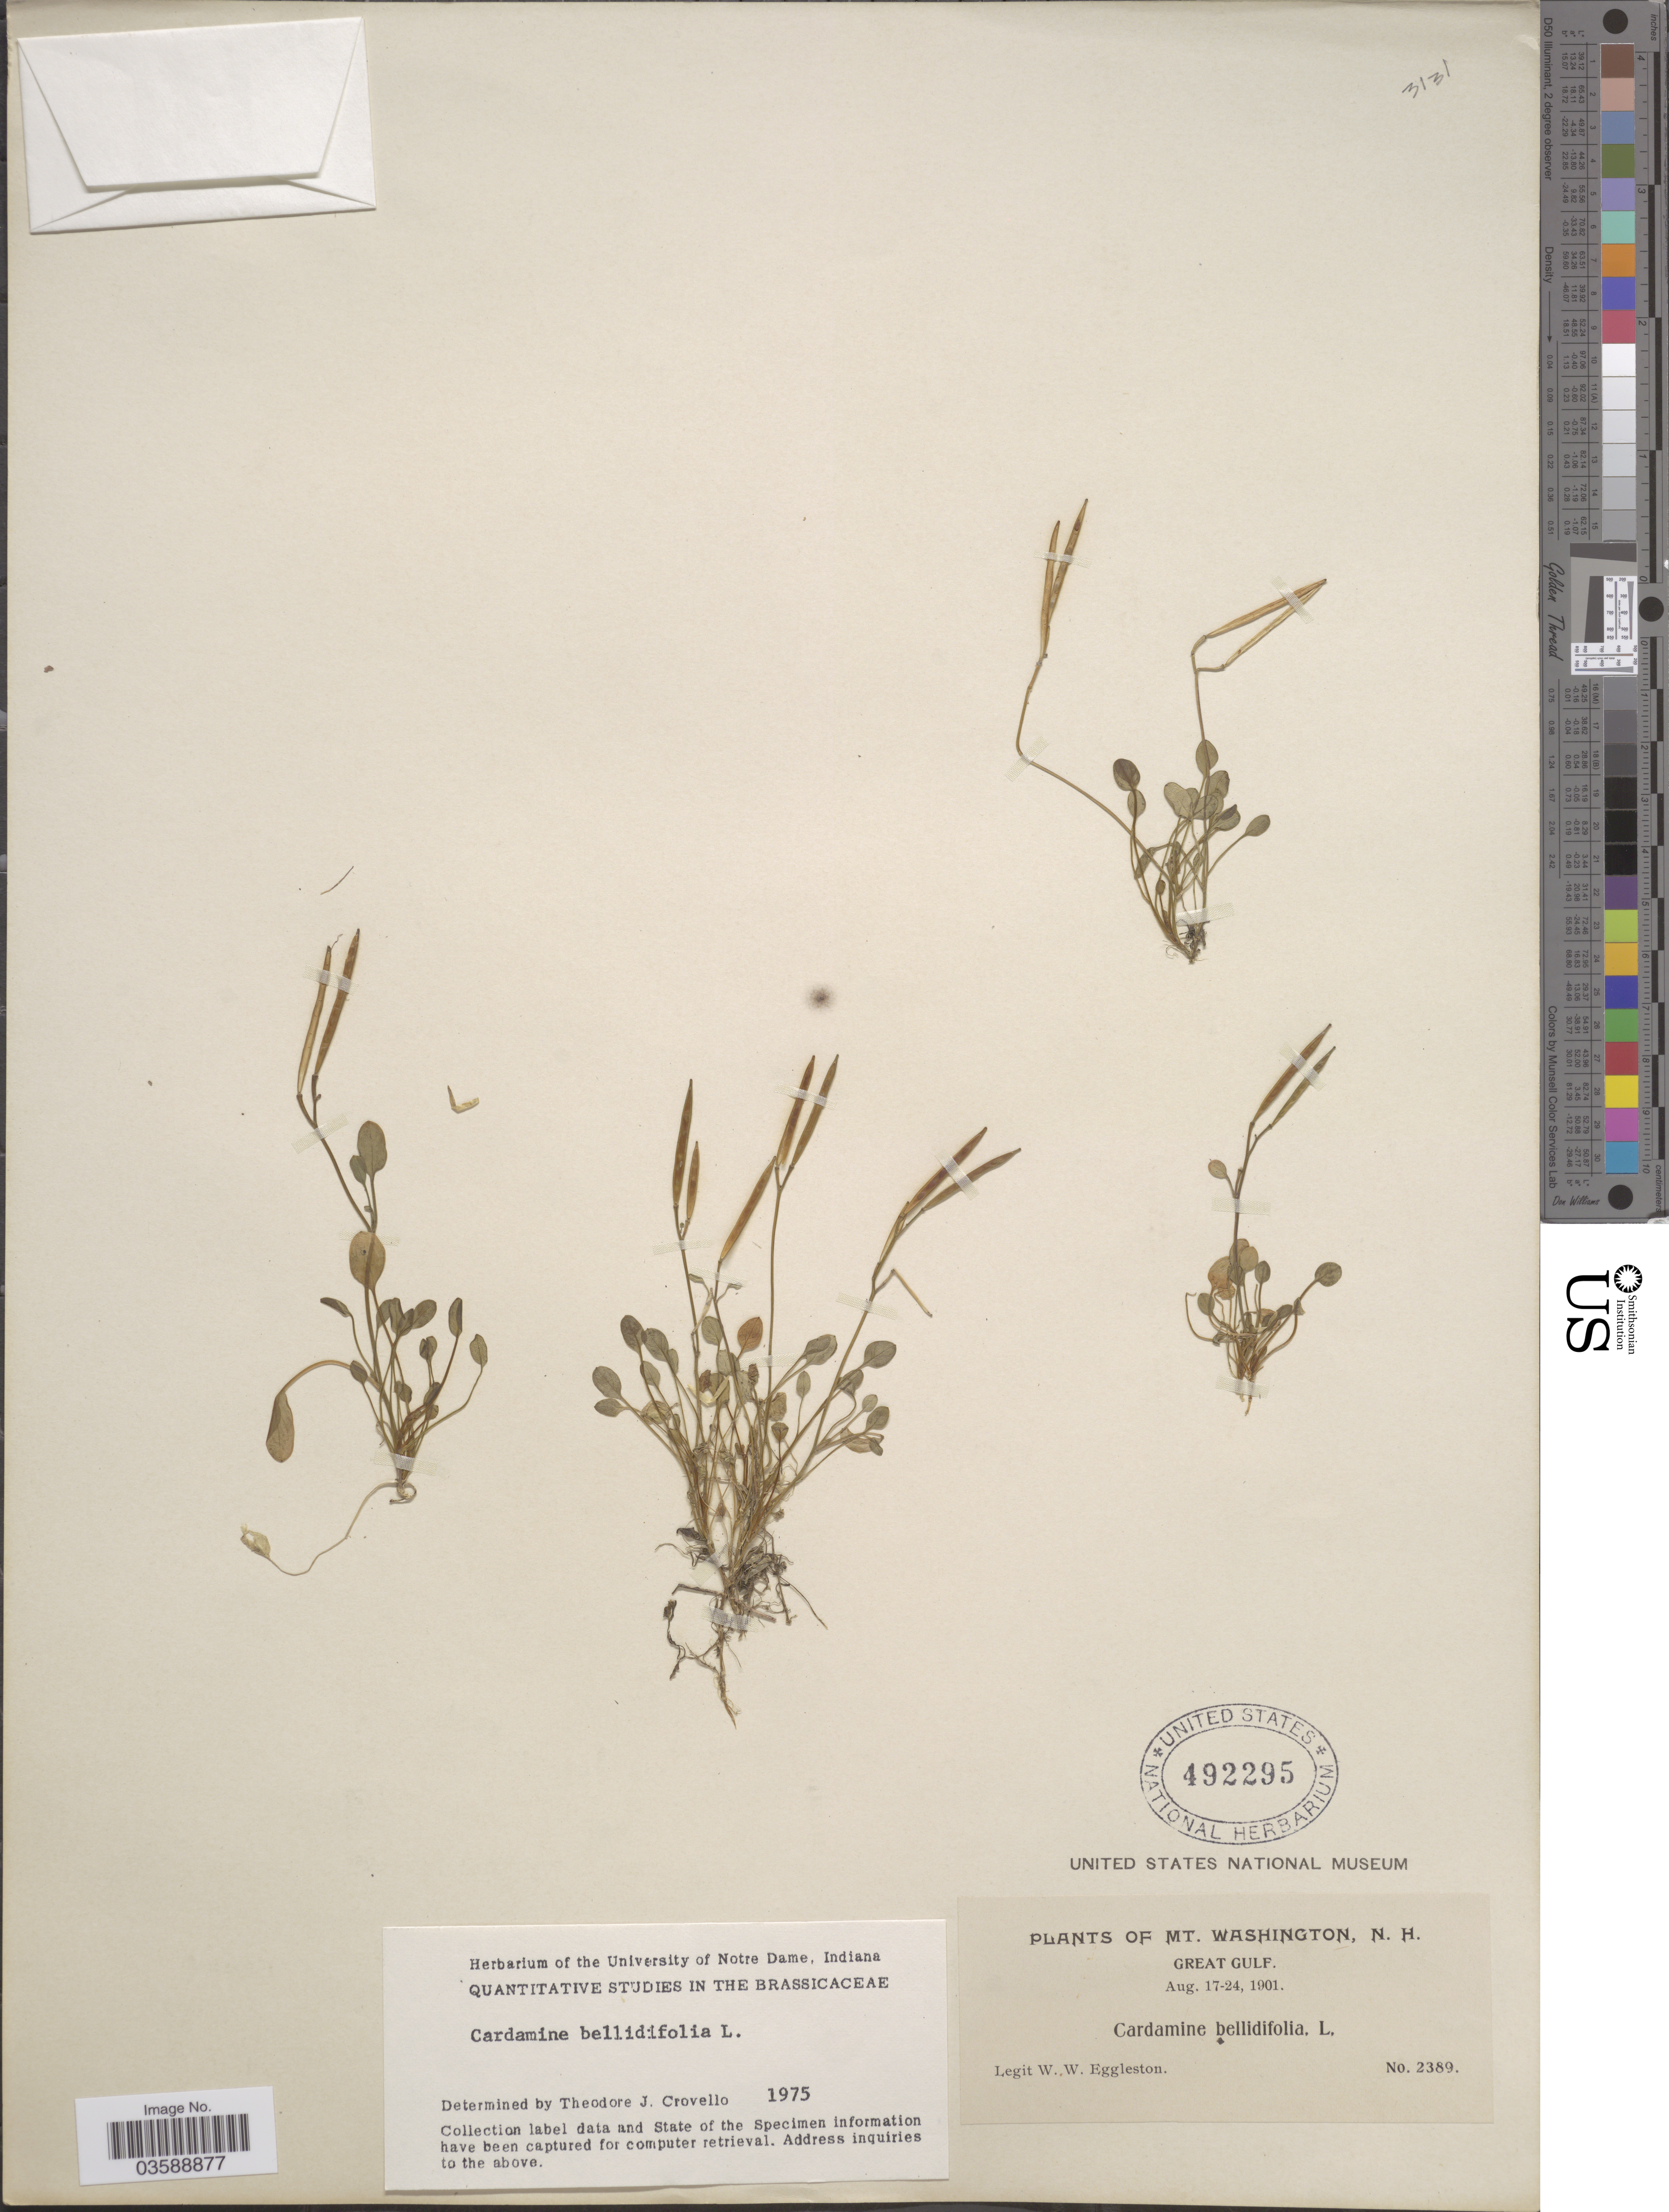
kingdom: Plantae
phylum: Tracheophyta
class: Magnoliopsida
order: Brassicales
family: Brassicaceae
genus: Cardamine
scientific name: Cardamine bellidifolia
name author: L.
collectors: W. W. Eggleston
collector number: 2389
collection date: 1901-08-17/1901-08-24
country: United States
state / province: New Hampshire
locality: Mt. Washington. Great Gulf.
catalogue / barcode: US 492295